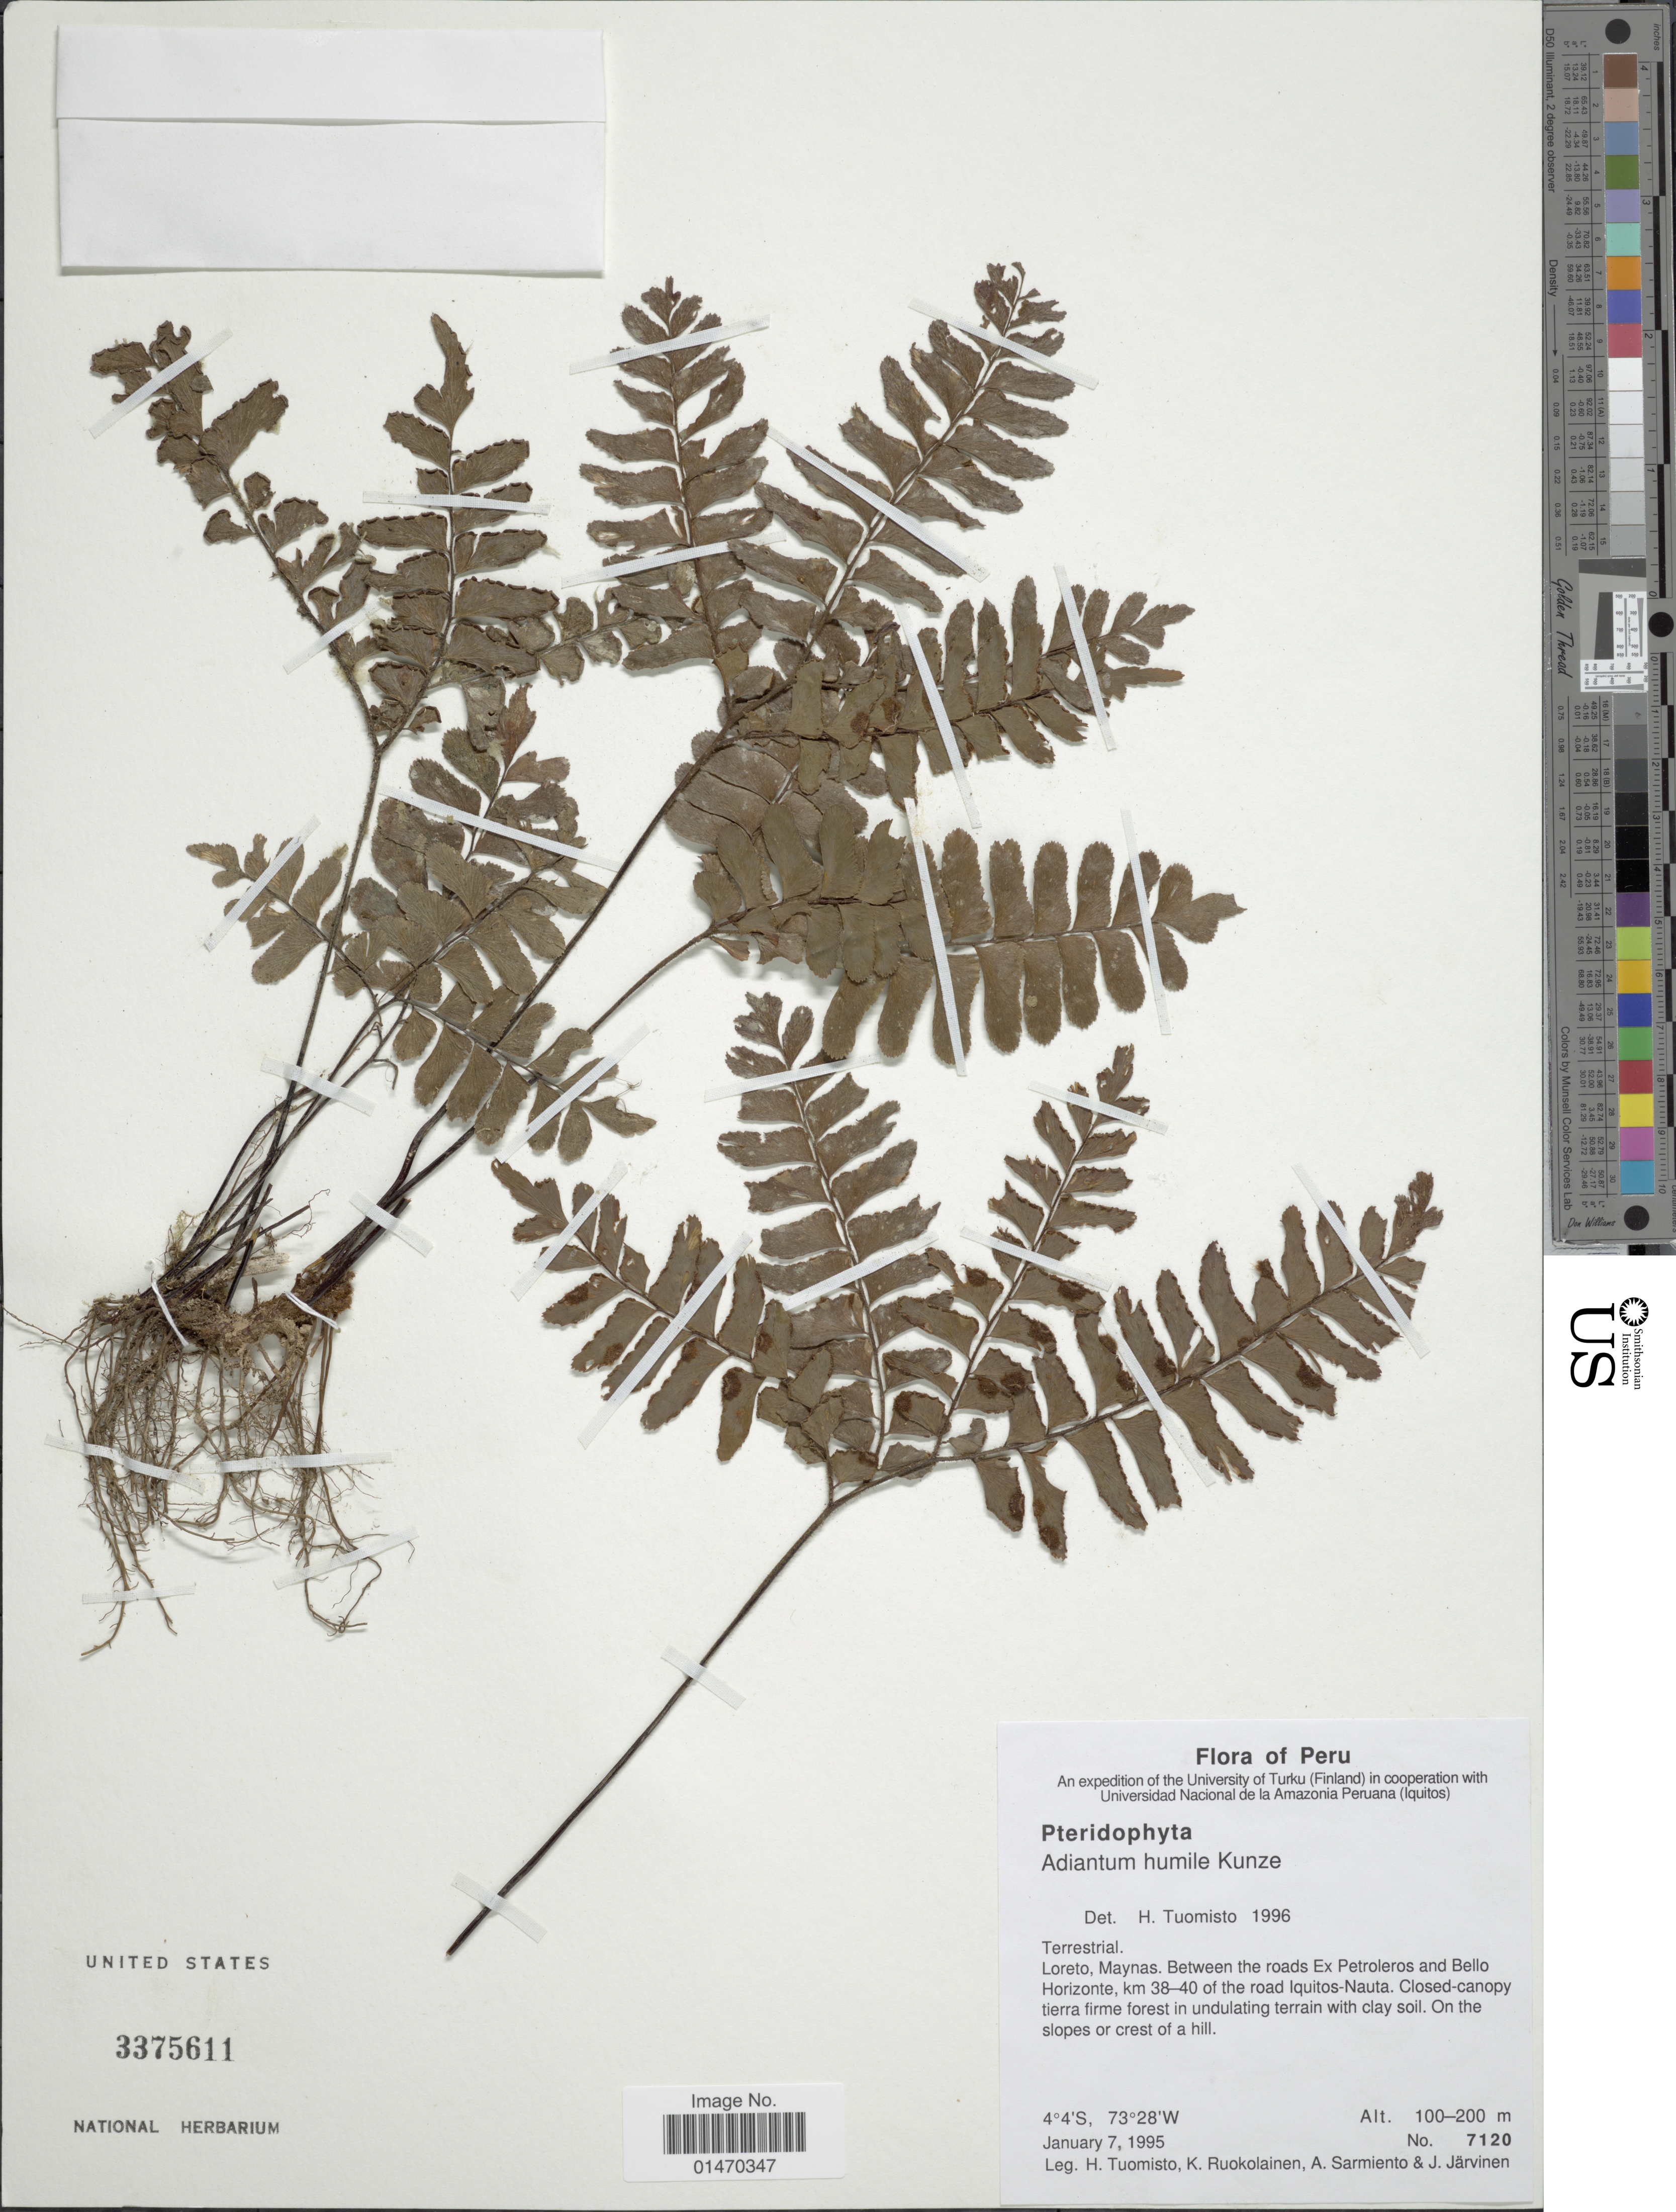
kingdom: Plantae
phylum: Tracheophyta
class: Polypodiopsida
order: Polypodiales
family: Pteridaceae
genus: Adiantum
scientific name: Adiantum humile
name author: Kunze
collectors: H. Tuomisto, K. Ruokolainen, A. Sarmiento & J. Järvinen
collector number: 7120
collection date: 1995-01-07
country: Peru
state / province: Loreto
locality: Maynas. Between the roads Ex Petroleros and Bello Horizonte, km 38-40 of the road Iquitos-Nauta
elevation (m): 100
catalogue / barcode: US 3375611